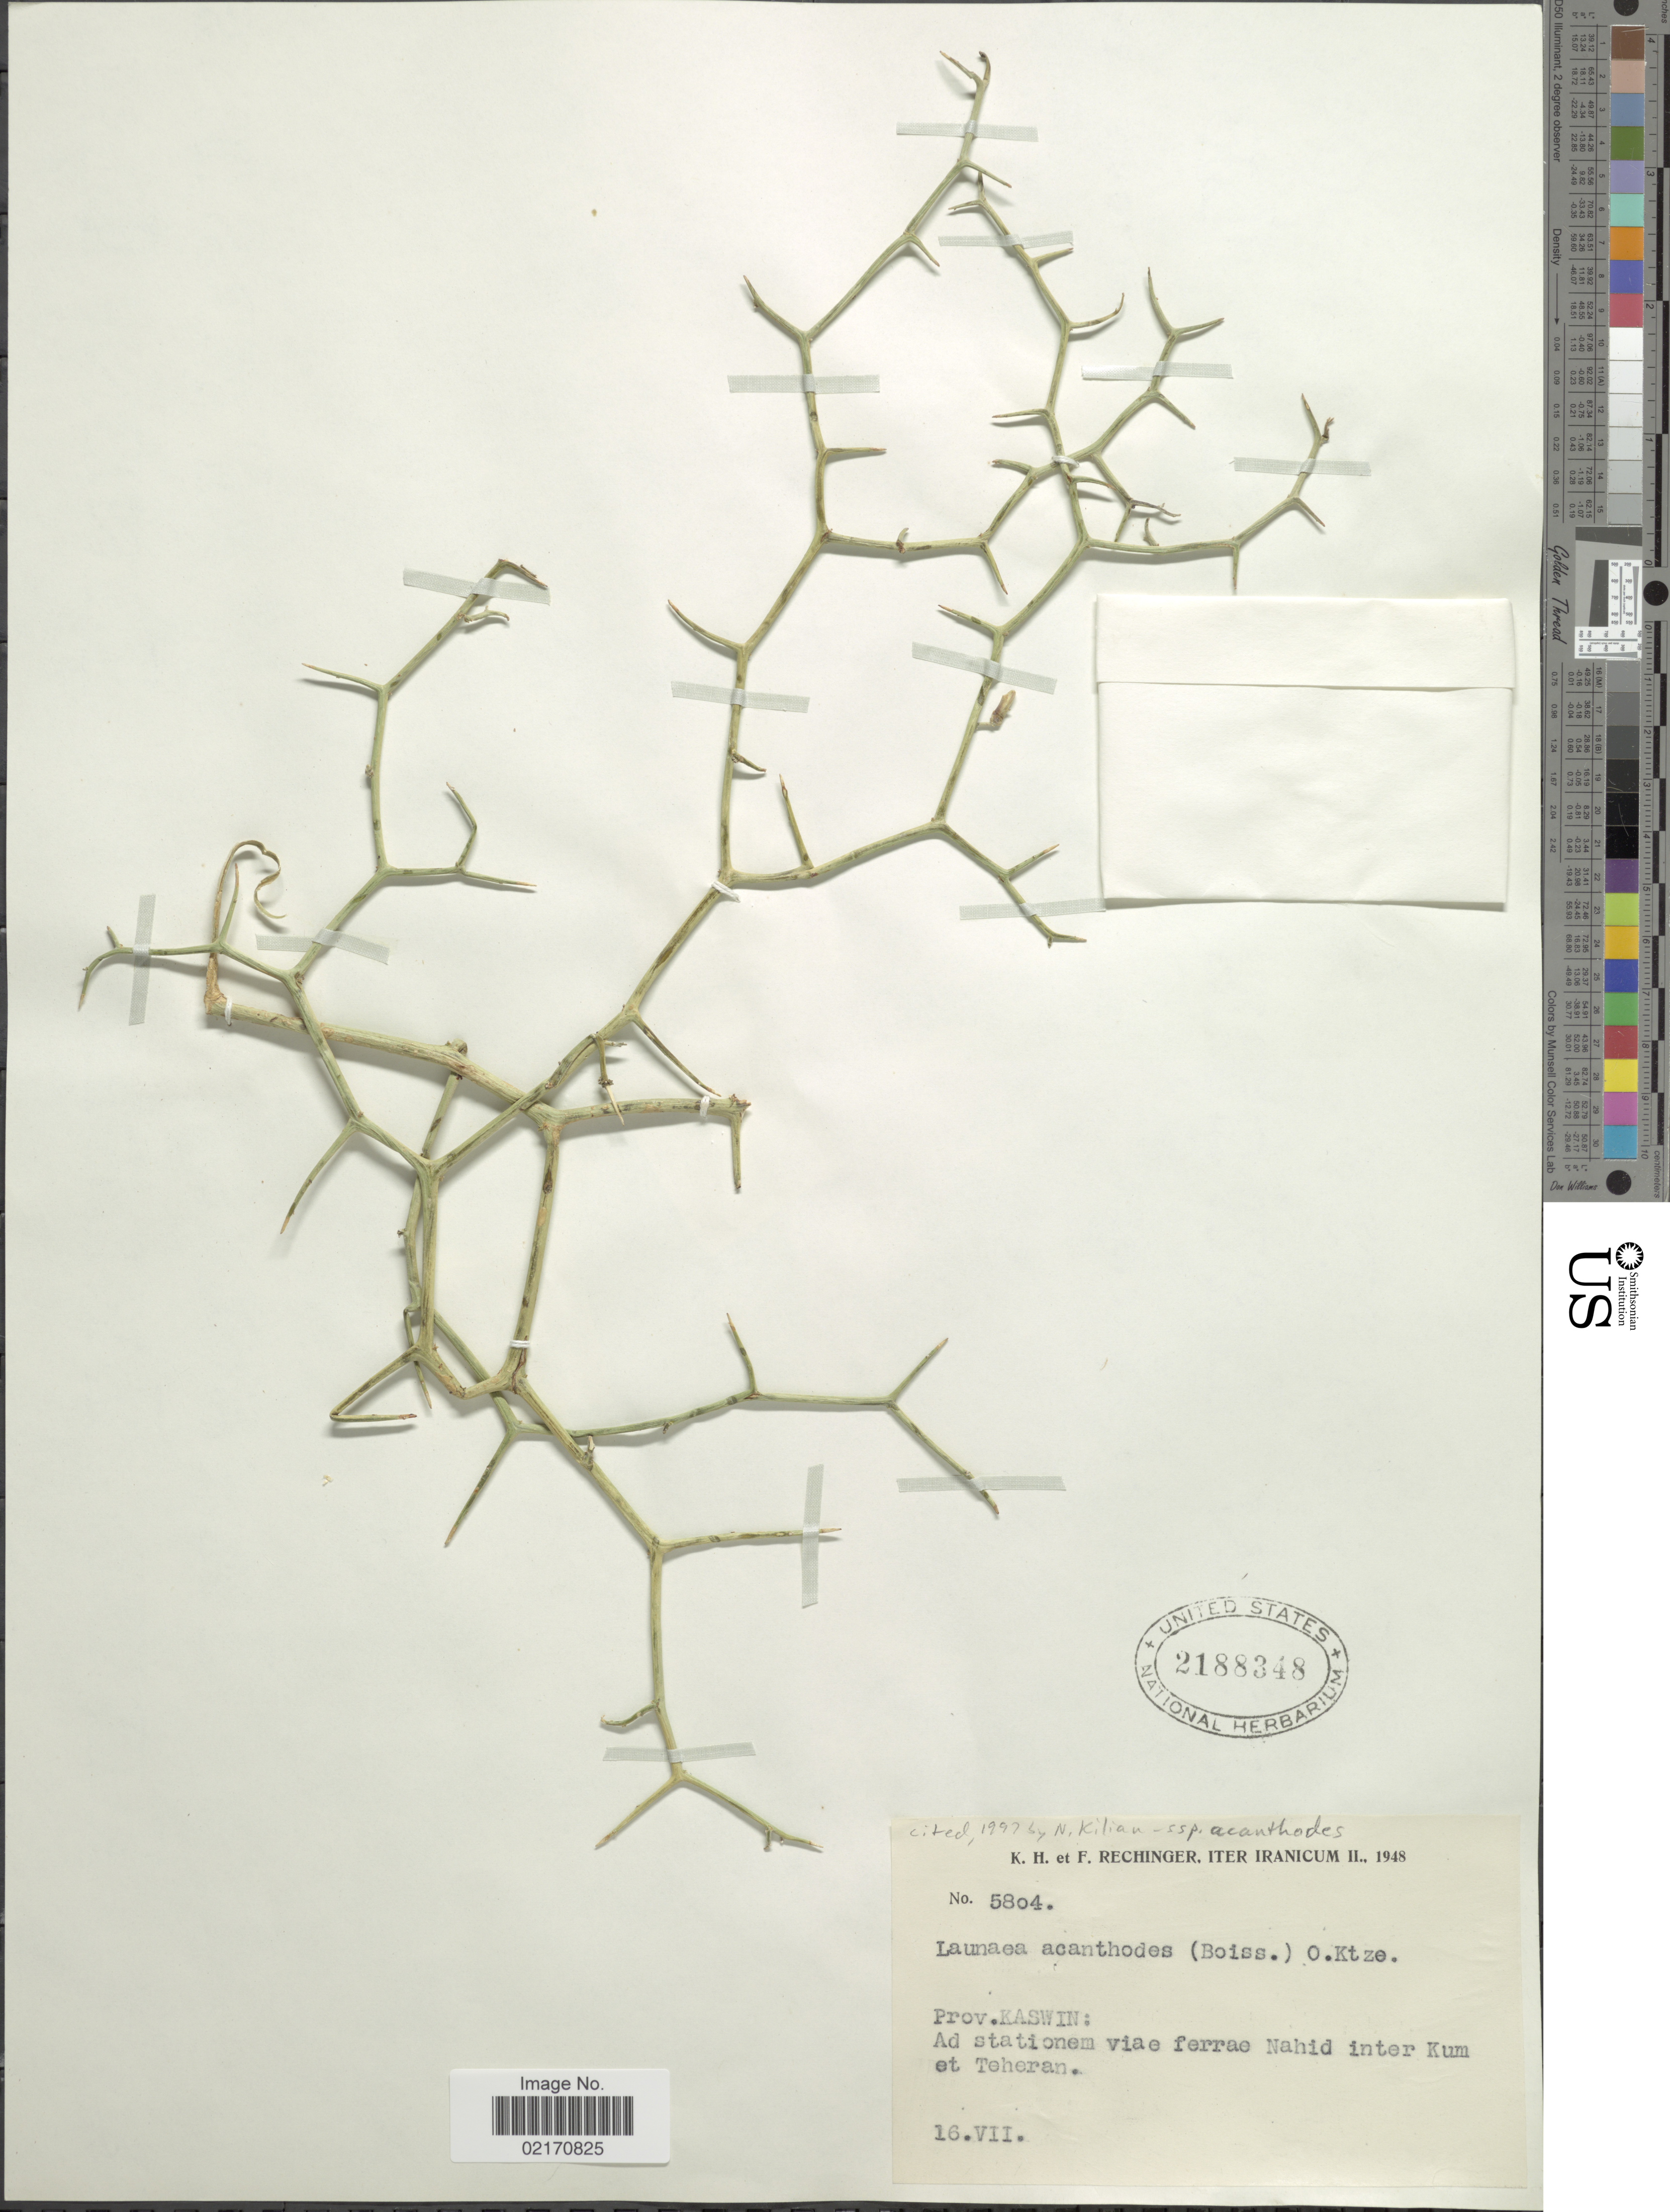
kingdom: Plantae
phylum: Tracheophyta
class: Magnoliopsida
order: Asterales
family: Asteraceae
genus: Launaea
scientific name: Launaea acanthodes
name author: (Boiss.) Kuntze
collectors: K. H. Rechinger & F. Rechinger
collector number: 5804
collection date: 1948-07-16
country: Iran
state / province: Tehran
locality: Prov. Kaswin, ferrae Nahid inter Kum et Teheran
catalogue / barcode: US 2188348